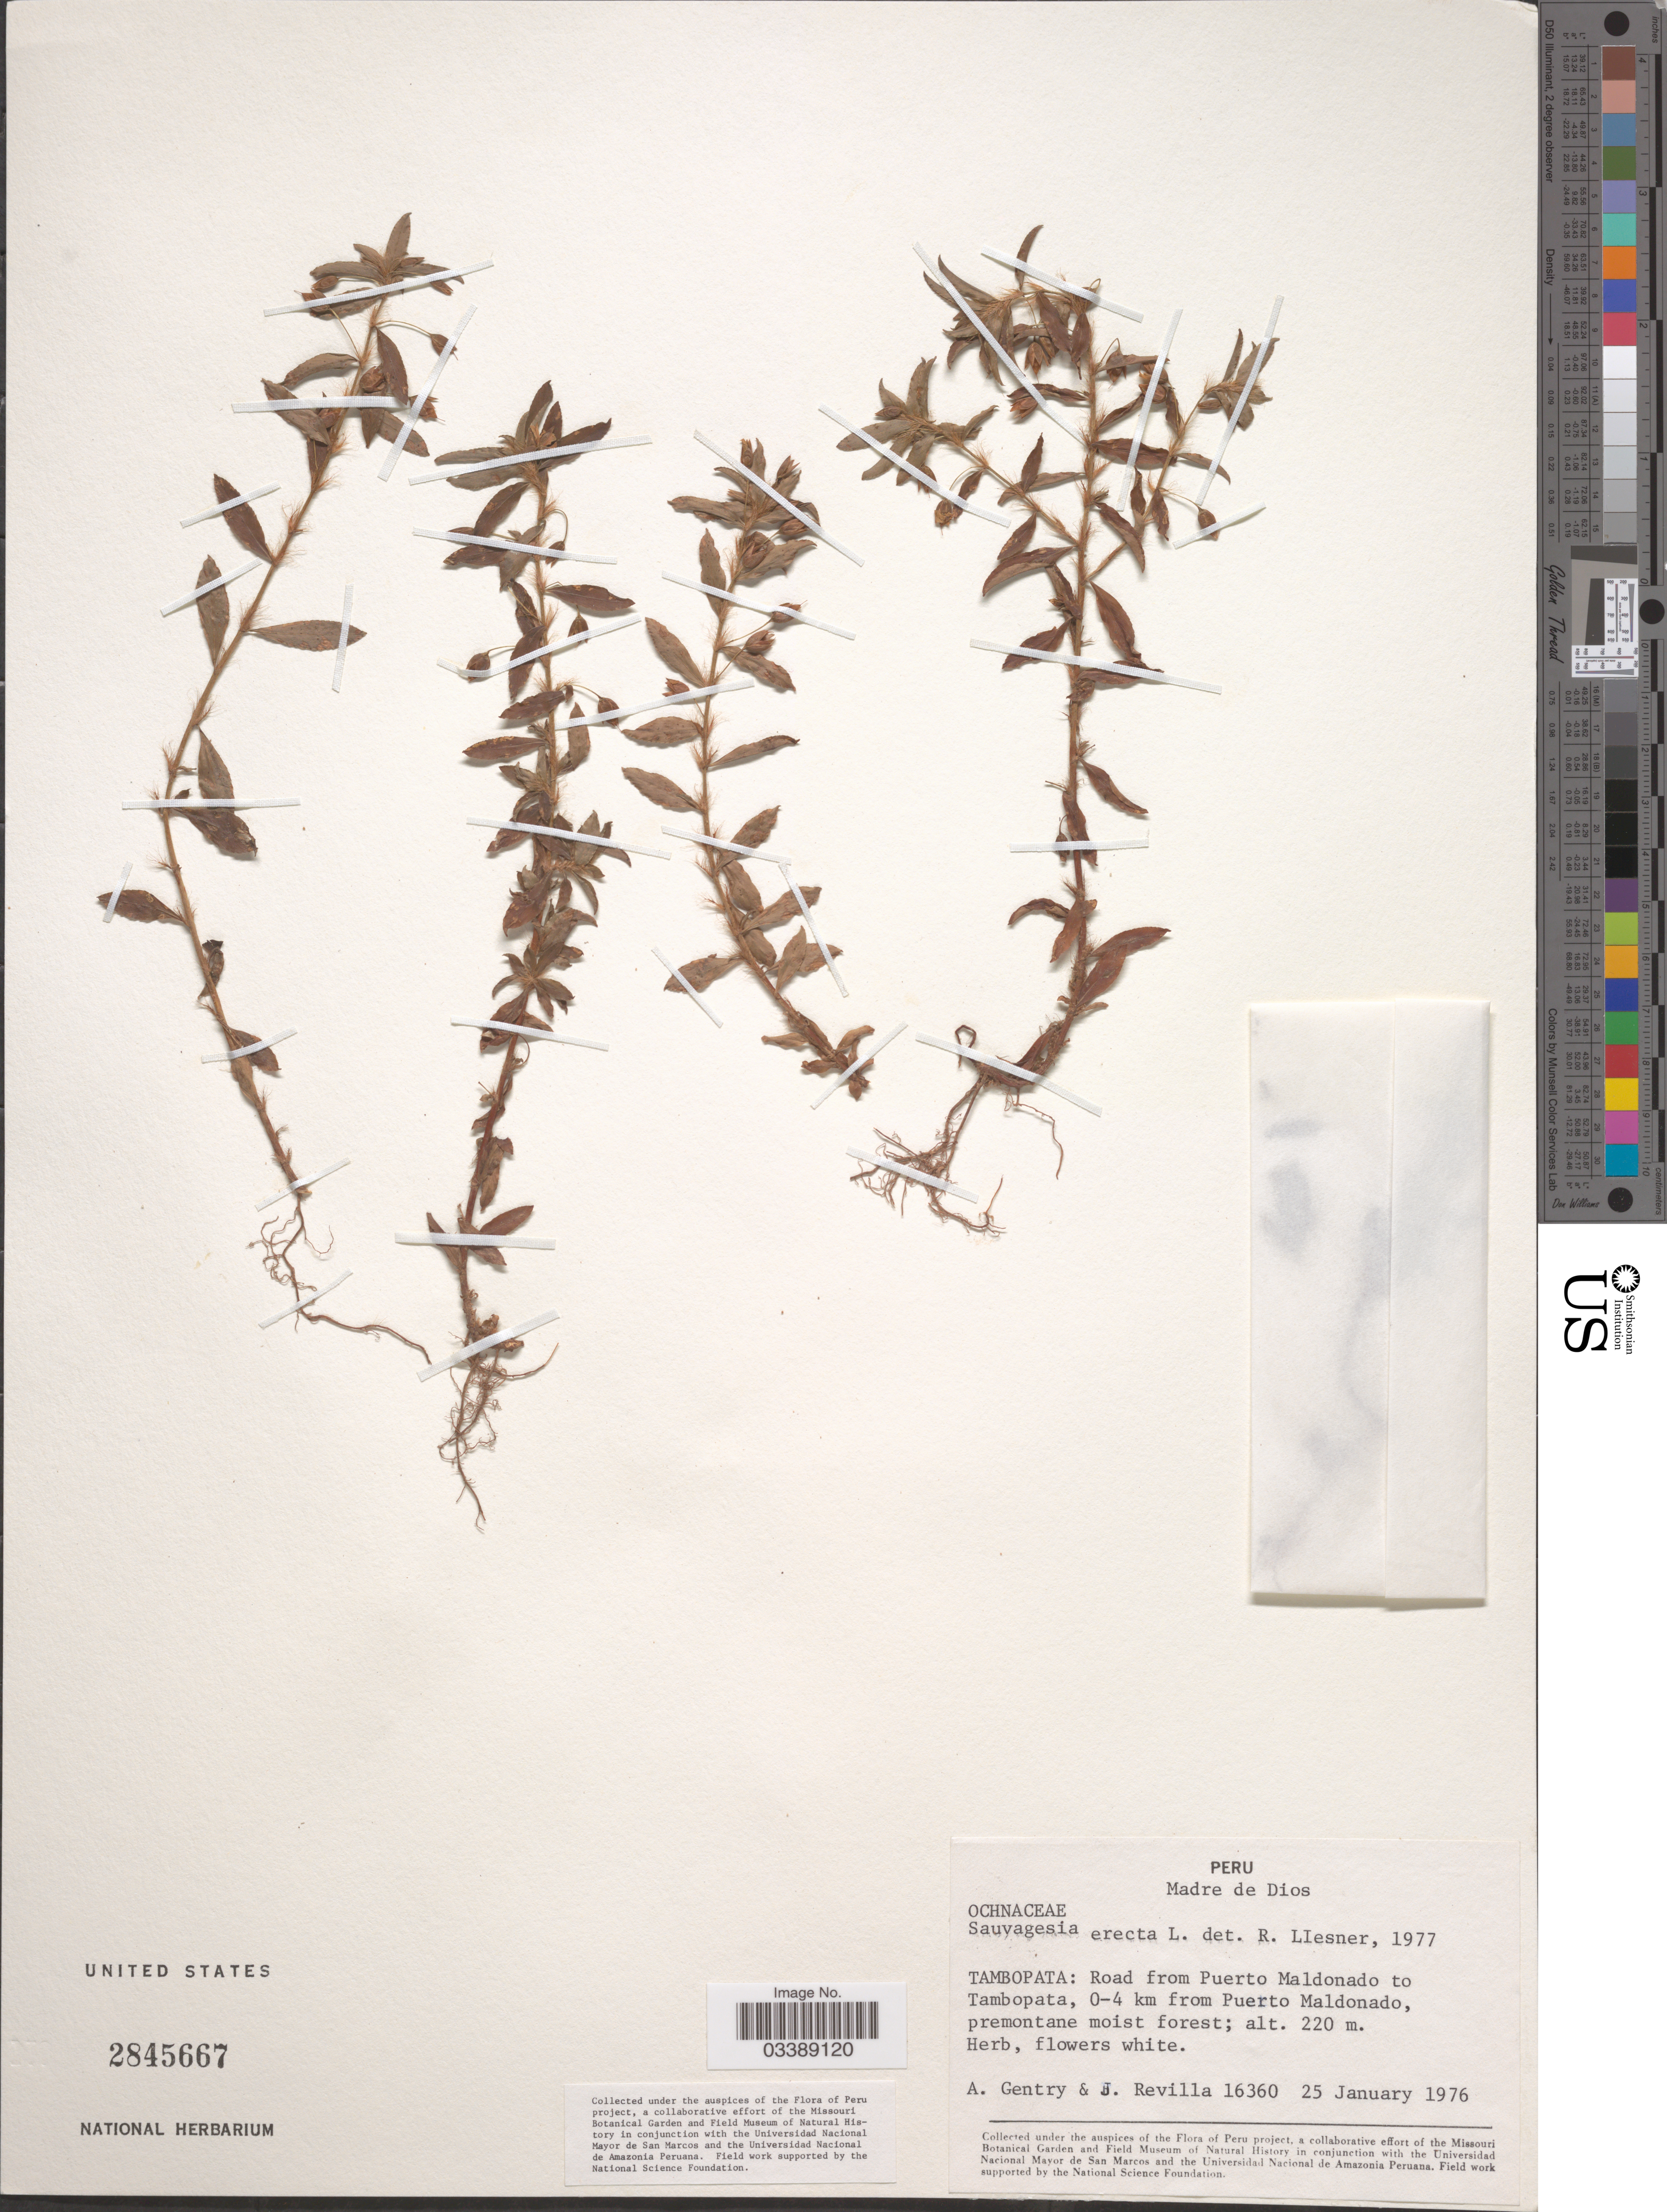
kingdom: Plantae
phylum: Tracheophyta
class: Magnoliopsida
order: Malpighiales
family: Ochnaceae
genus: Sauvagesia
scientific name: Sauvagesia erecta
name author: L.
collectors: A. H. Gentry & J. Revilla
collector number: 16360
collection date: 1976-01-25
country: Peru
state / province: Madre de Dios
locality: Tambopata: Road from Puerto Maldonado to Tambopata, 0-4 km from Puerto Maldonado.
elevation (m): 220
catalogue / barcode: US 2845667